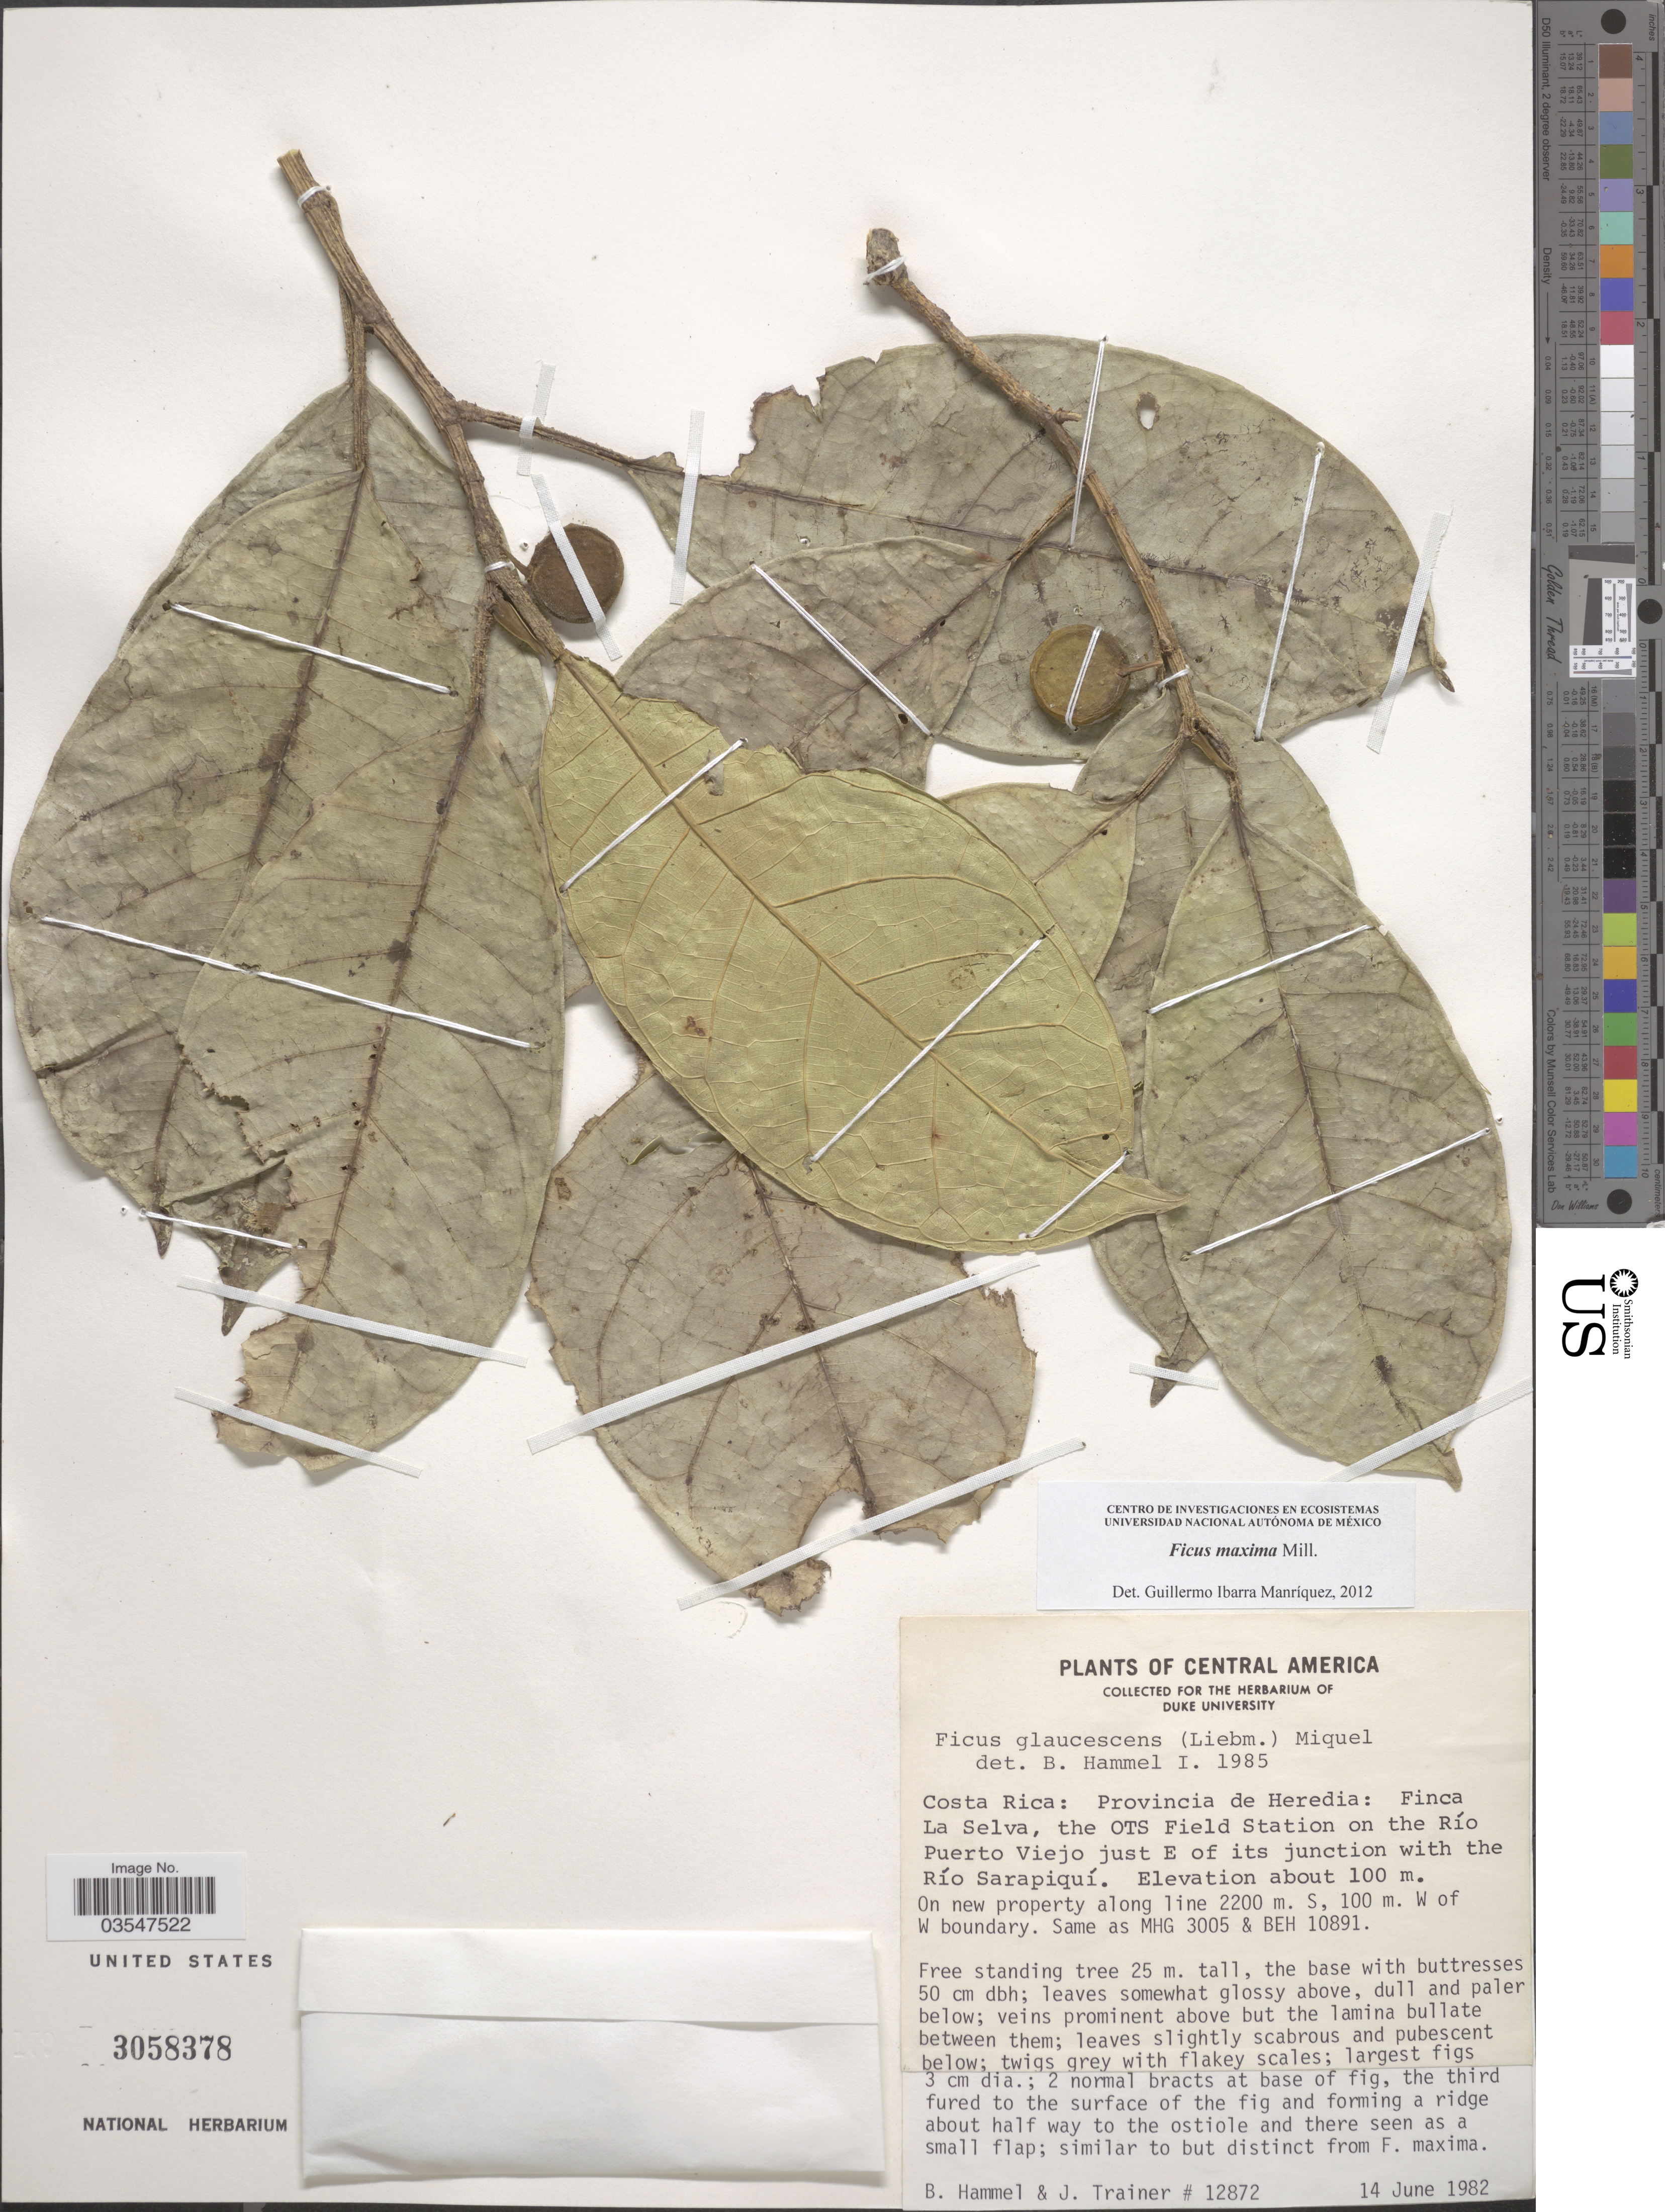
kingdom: Plantae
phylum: Tracheophyta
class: Magnoliopsida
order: Rosales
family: Moraceae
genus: Ficus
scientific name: Ficus maxima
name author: Mill.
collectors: B. Hammel & J. Trainer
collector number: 12872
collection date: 1982-06-14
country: Costa Rica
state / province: Heredia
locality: Finca La Selva, the OTS Field Station on the Río Puerto Viejo just E of its junction with the Río Sarapiquí. On new property along line 2200 m. S., 100 m. W of W boundary.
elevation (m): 100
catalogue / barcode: US 3058378